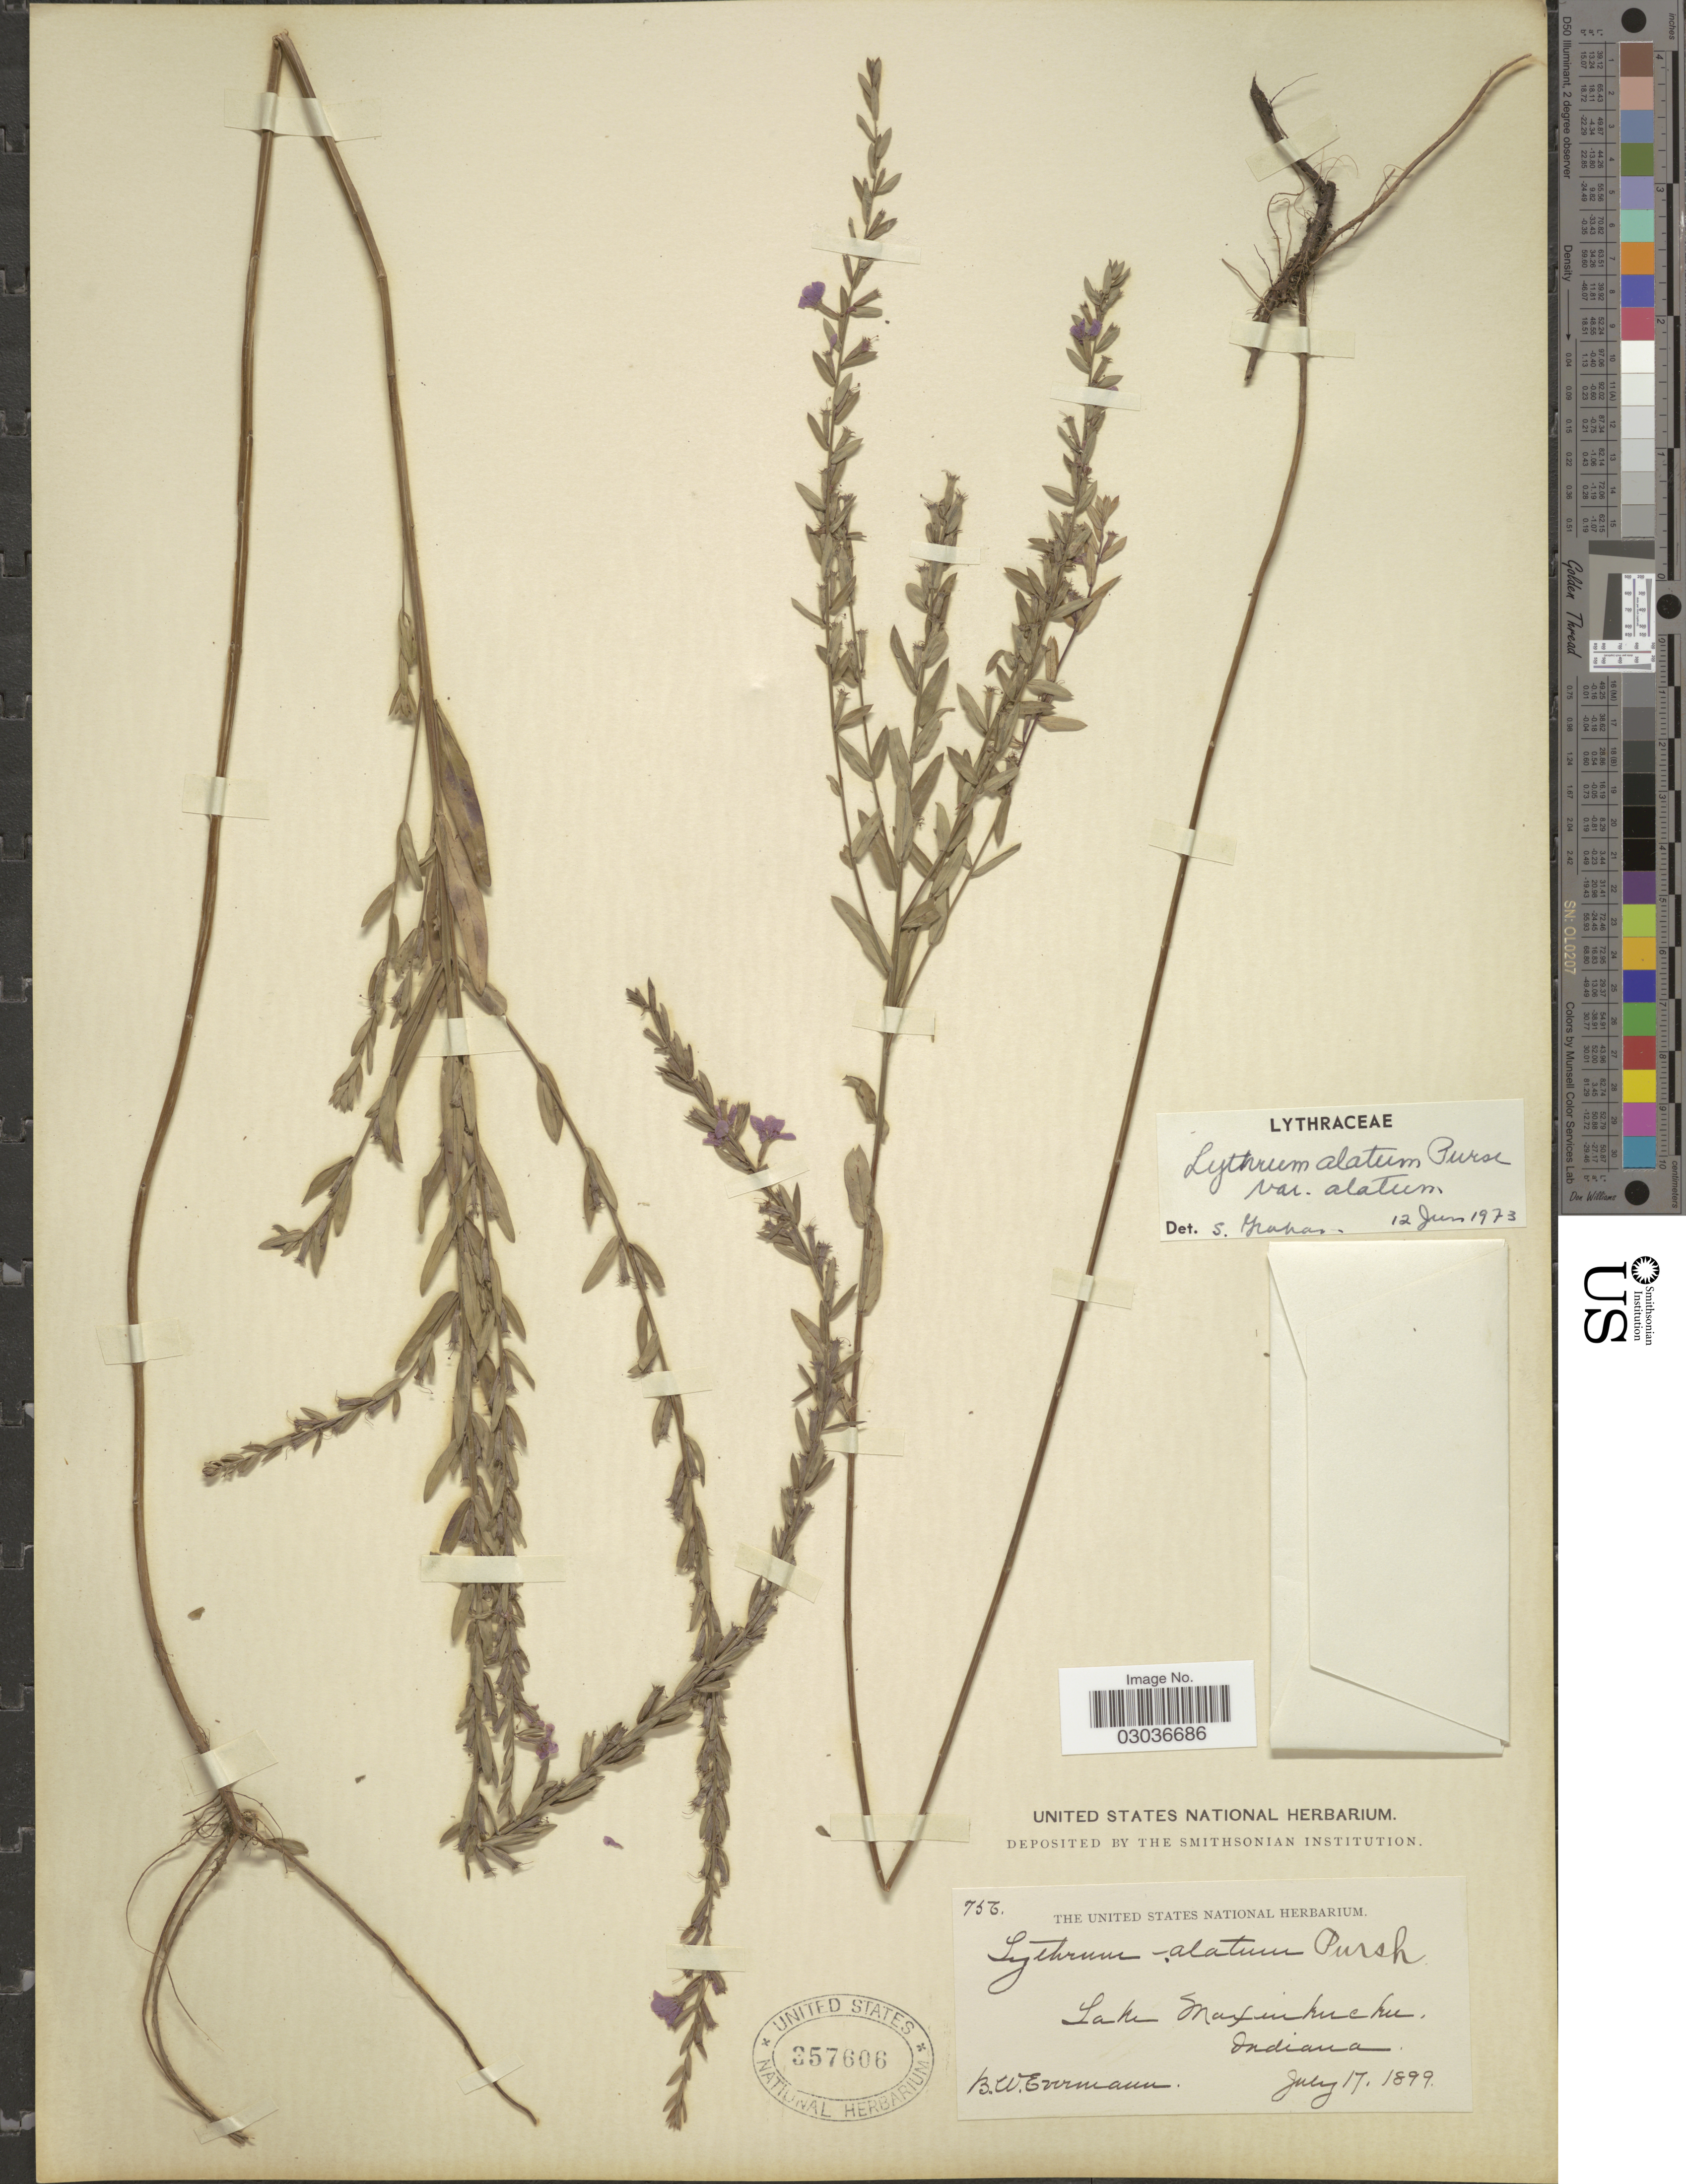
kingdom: Plantae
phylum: Tracheophyta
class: Magnoliopsida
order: Myrtales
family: Lythraceae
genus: Lythrum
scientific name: Lythrum alatum var. alatum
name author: Pursh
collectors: B. W. Evermann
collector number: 756*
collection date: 1899-07-17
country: United States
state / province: Indiana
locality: Lake Maxinkuckee.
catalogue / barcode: US 357606